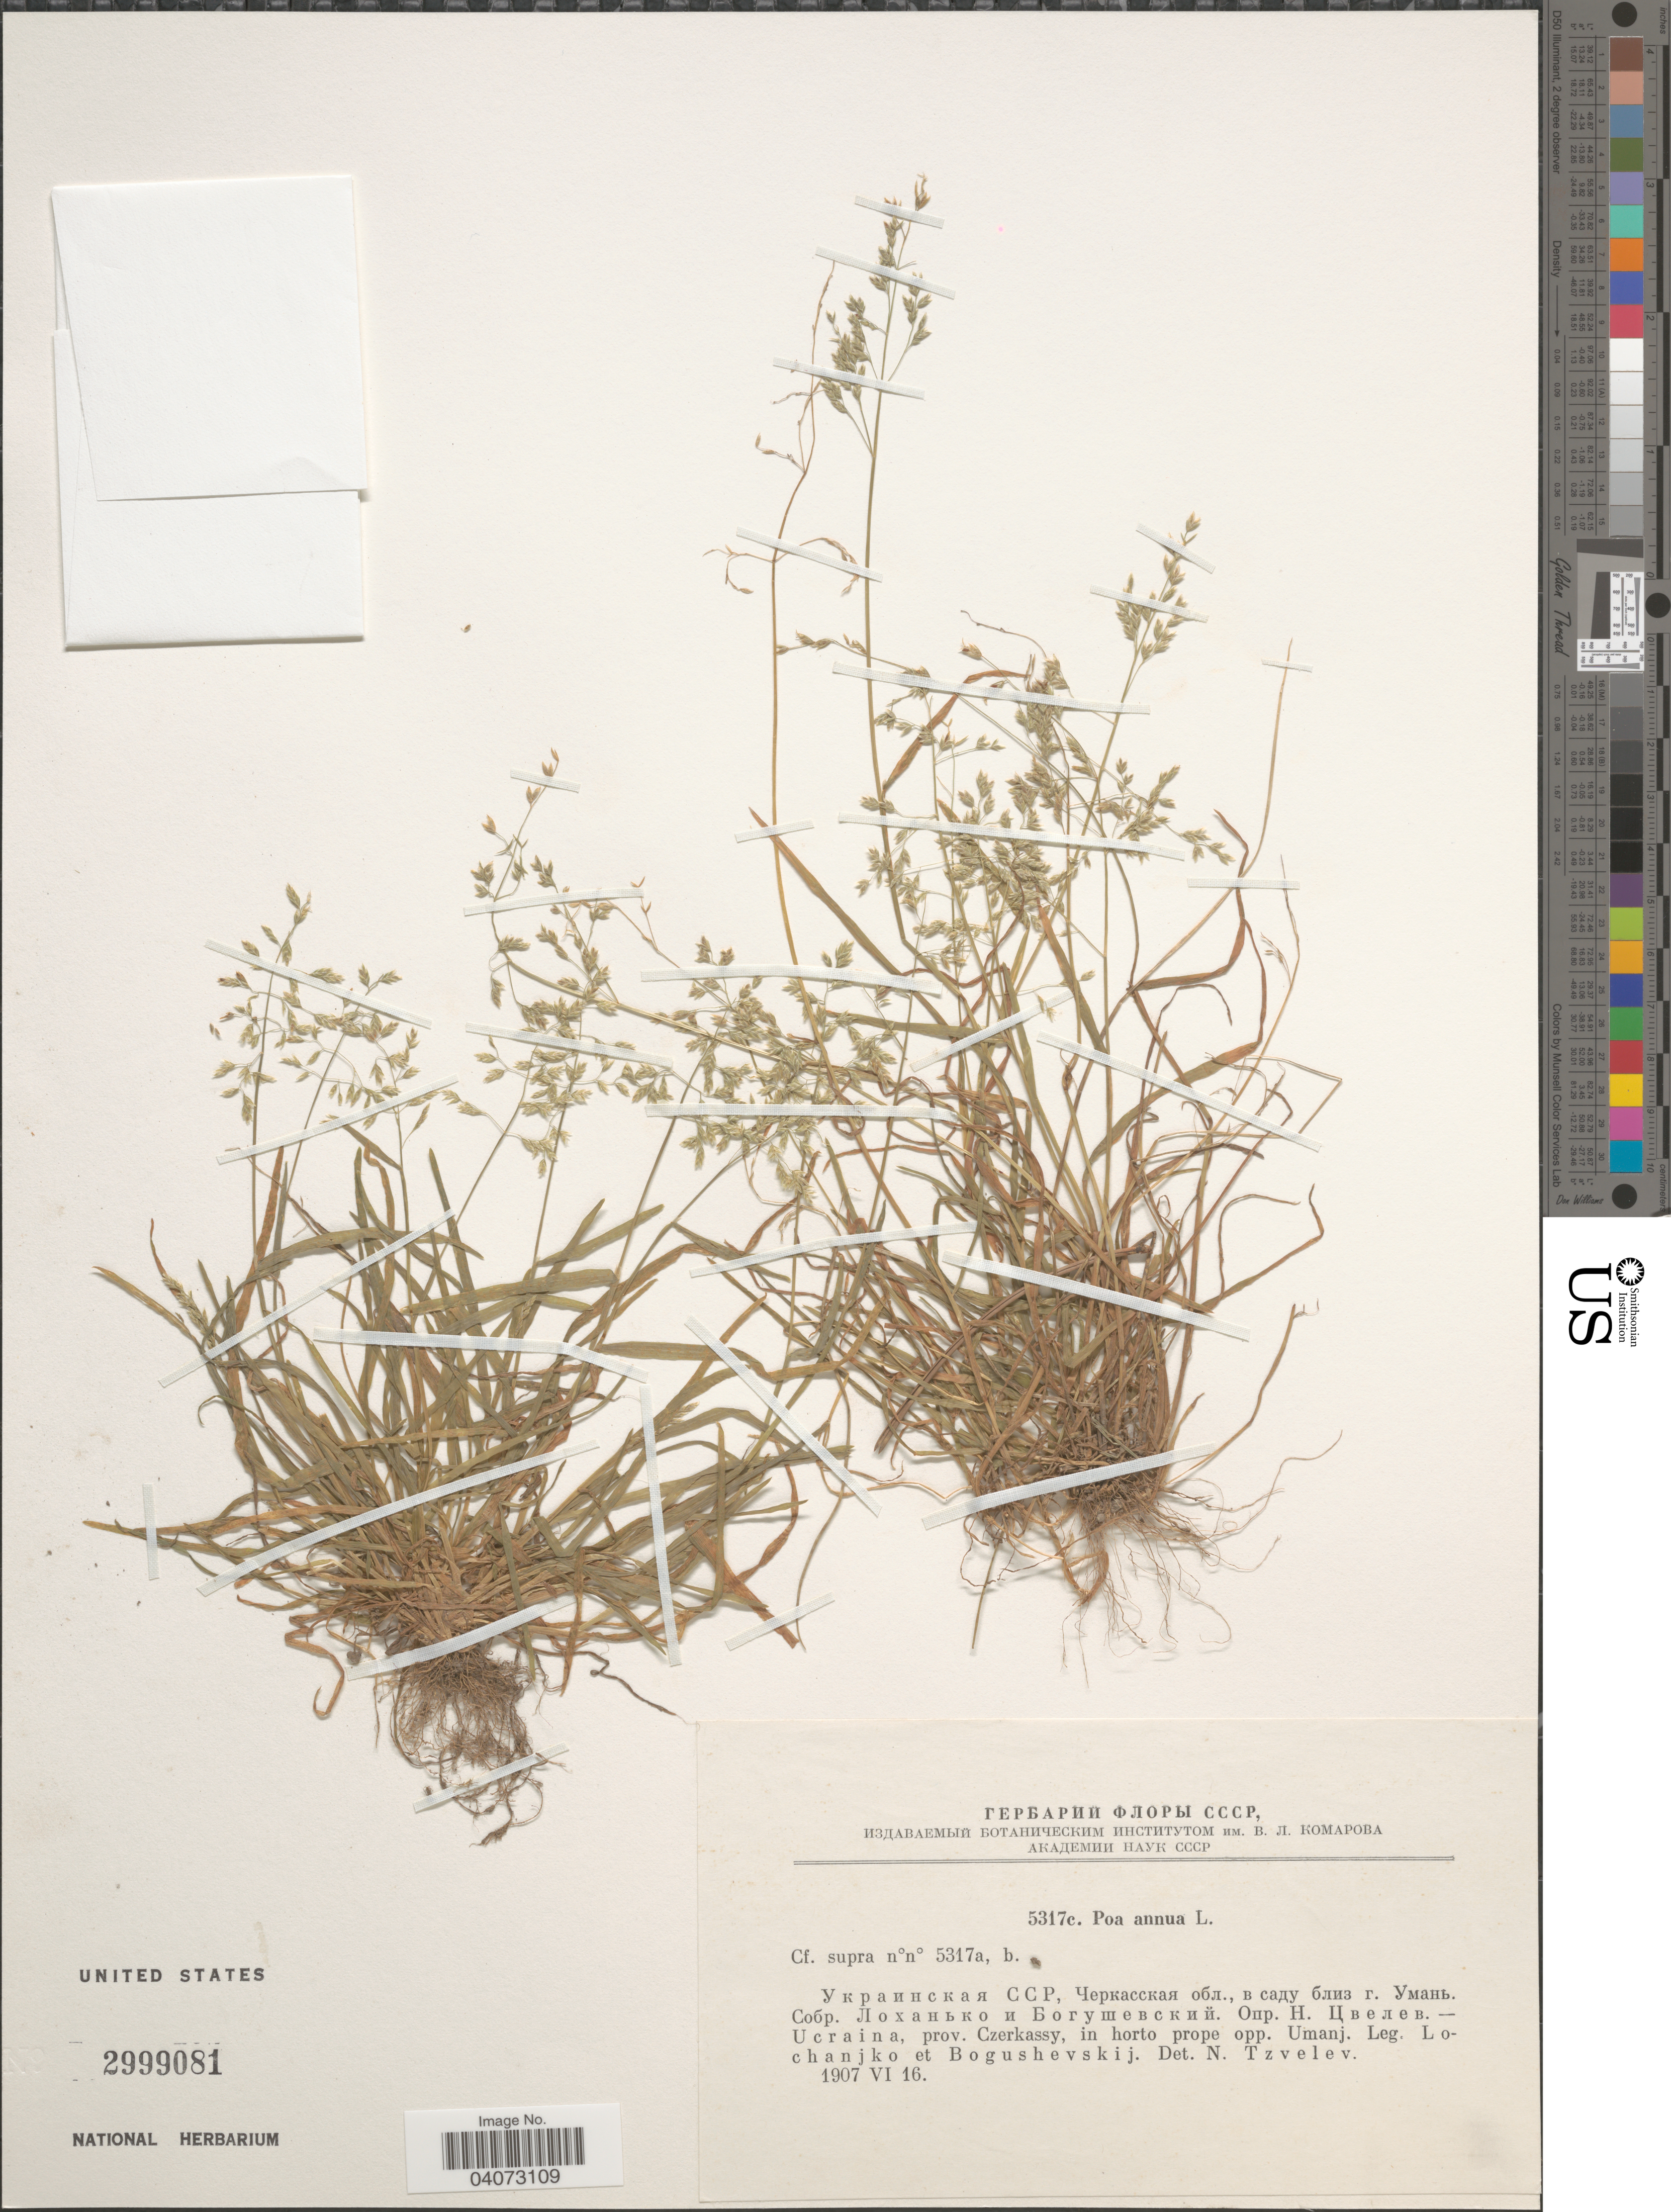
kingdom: Plantae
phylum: Tracheophyta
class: Liliopsida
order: Poales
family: Poaceae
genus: Poa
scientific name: Poa annua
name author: L.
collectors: F. Lochanjko & Bogushevskij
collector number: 5317c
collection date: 1907-06-16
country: Ukraine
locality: Prov. Czerkassy, in horto prope opp. Umanj.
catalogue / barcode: US 2999081